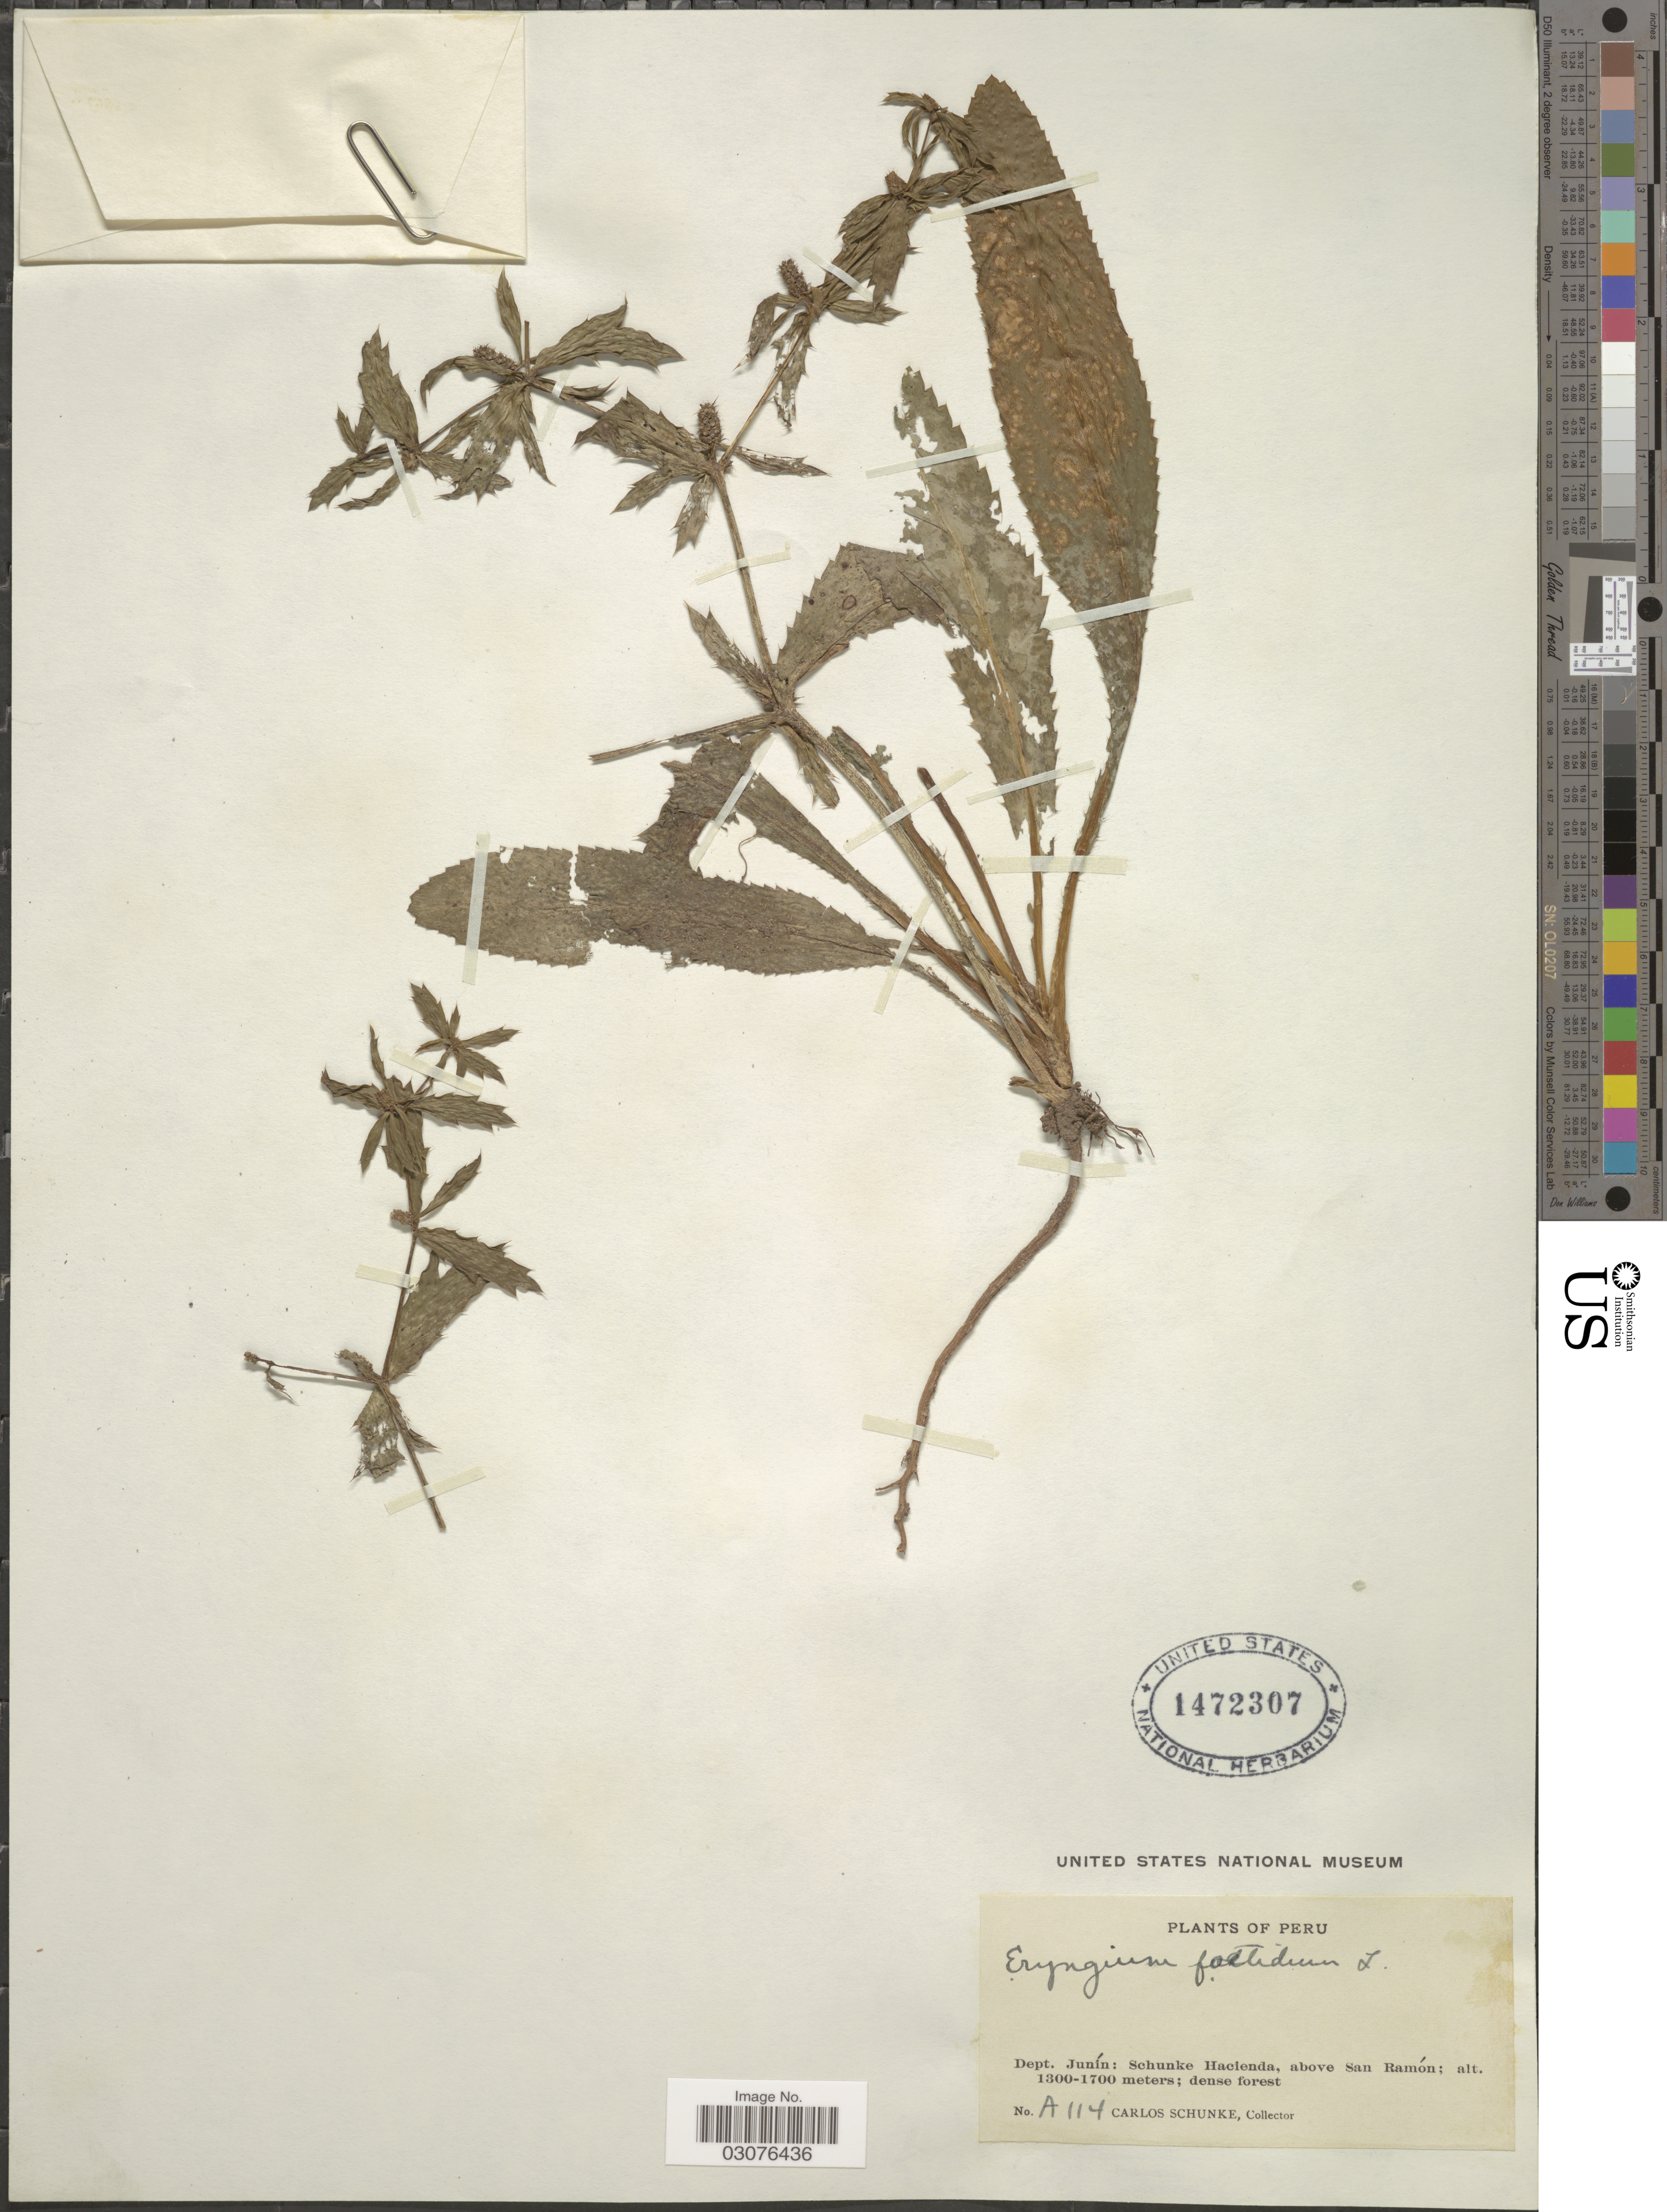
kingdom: Plantae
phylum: Tracheophyta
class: Magnoliopsida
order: Apiales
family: Apiaceae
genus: Eryngium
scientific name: Eryngium foetidum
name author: L.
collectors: C. Schunke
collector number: A114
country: Peru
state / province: Junín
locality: Dept. Junín: Schunke Hacienda, above San Ramón.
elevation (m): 1300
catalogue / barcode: US 1472307